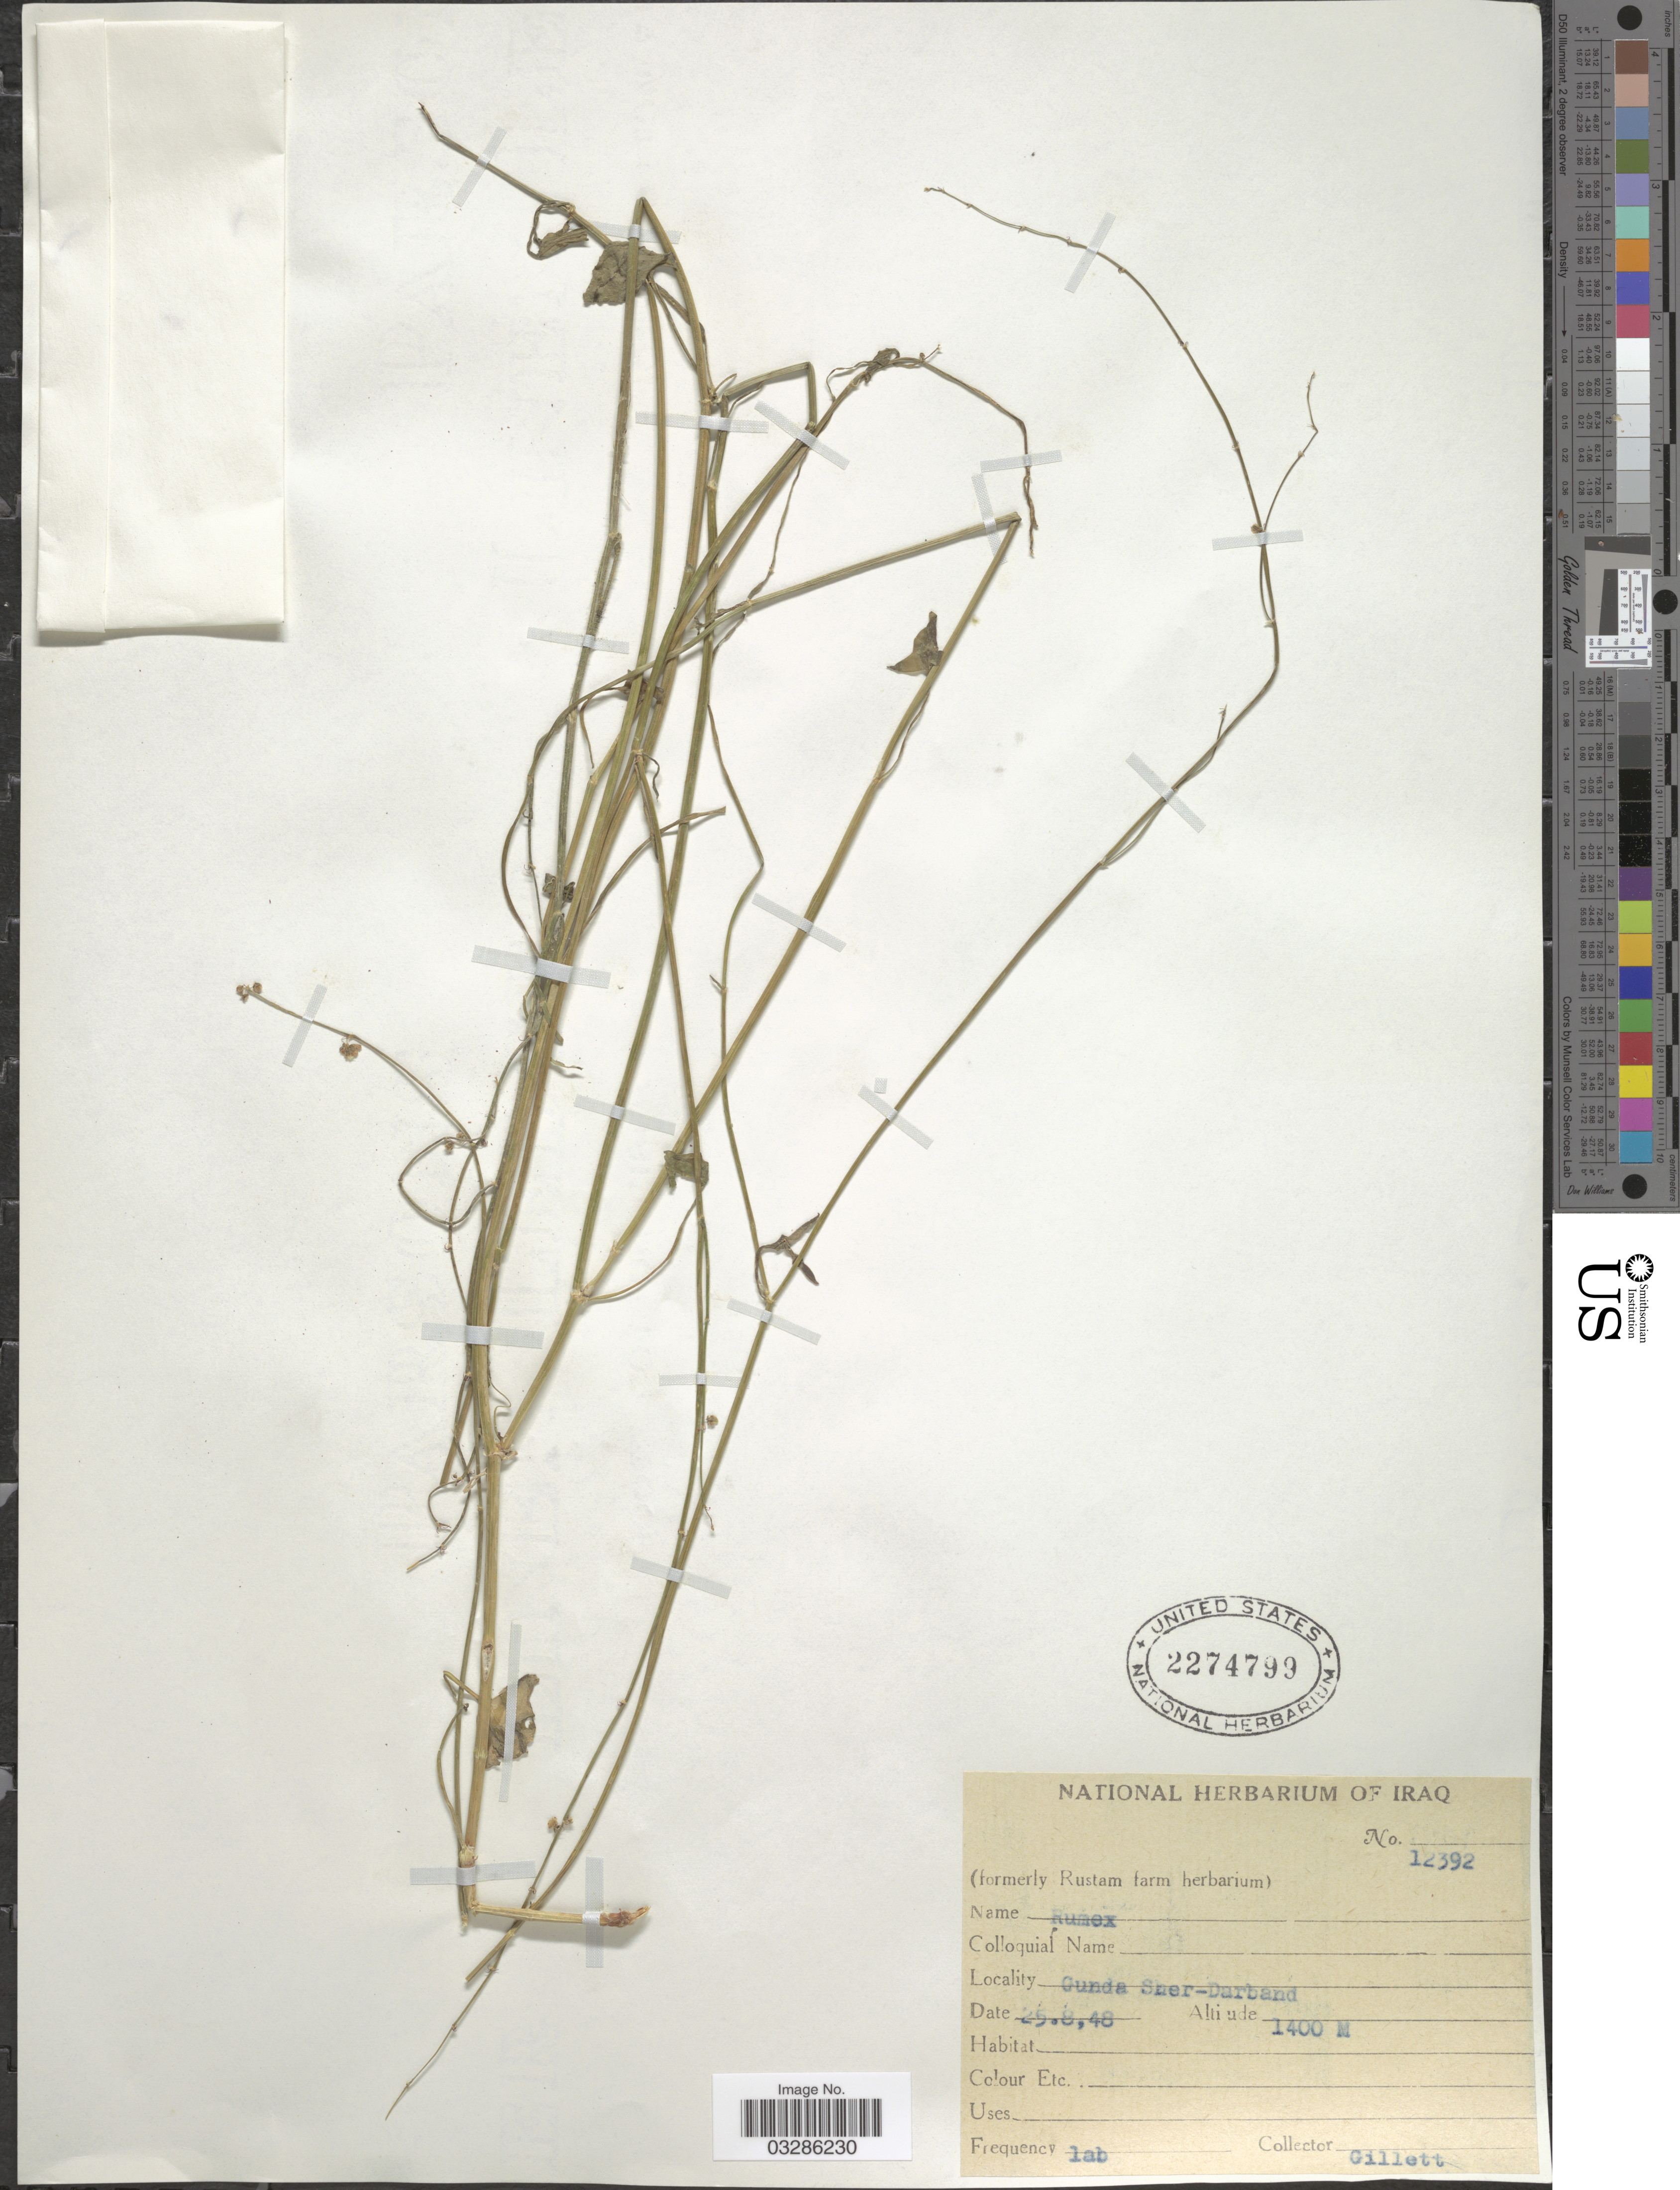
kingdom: Plantae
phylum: Tracheophyta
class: Magnoliopsida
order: Caryophyllales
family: Polygonaceae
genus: Rumex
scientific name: Rumex sp.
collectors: Gillett, --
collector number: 12392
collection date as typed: Transcribed d/m/y: 25/8/48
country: Iraq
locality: Gunda Sher-Darband.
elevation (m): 1400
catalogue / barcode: US 2274799